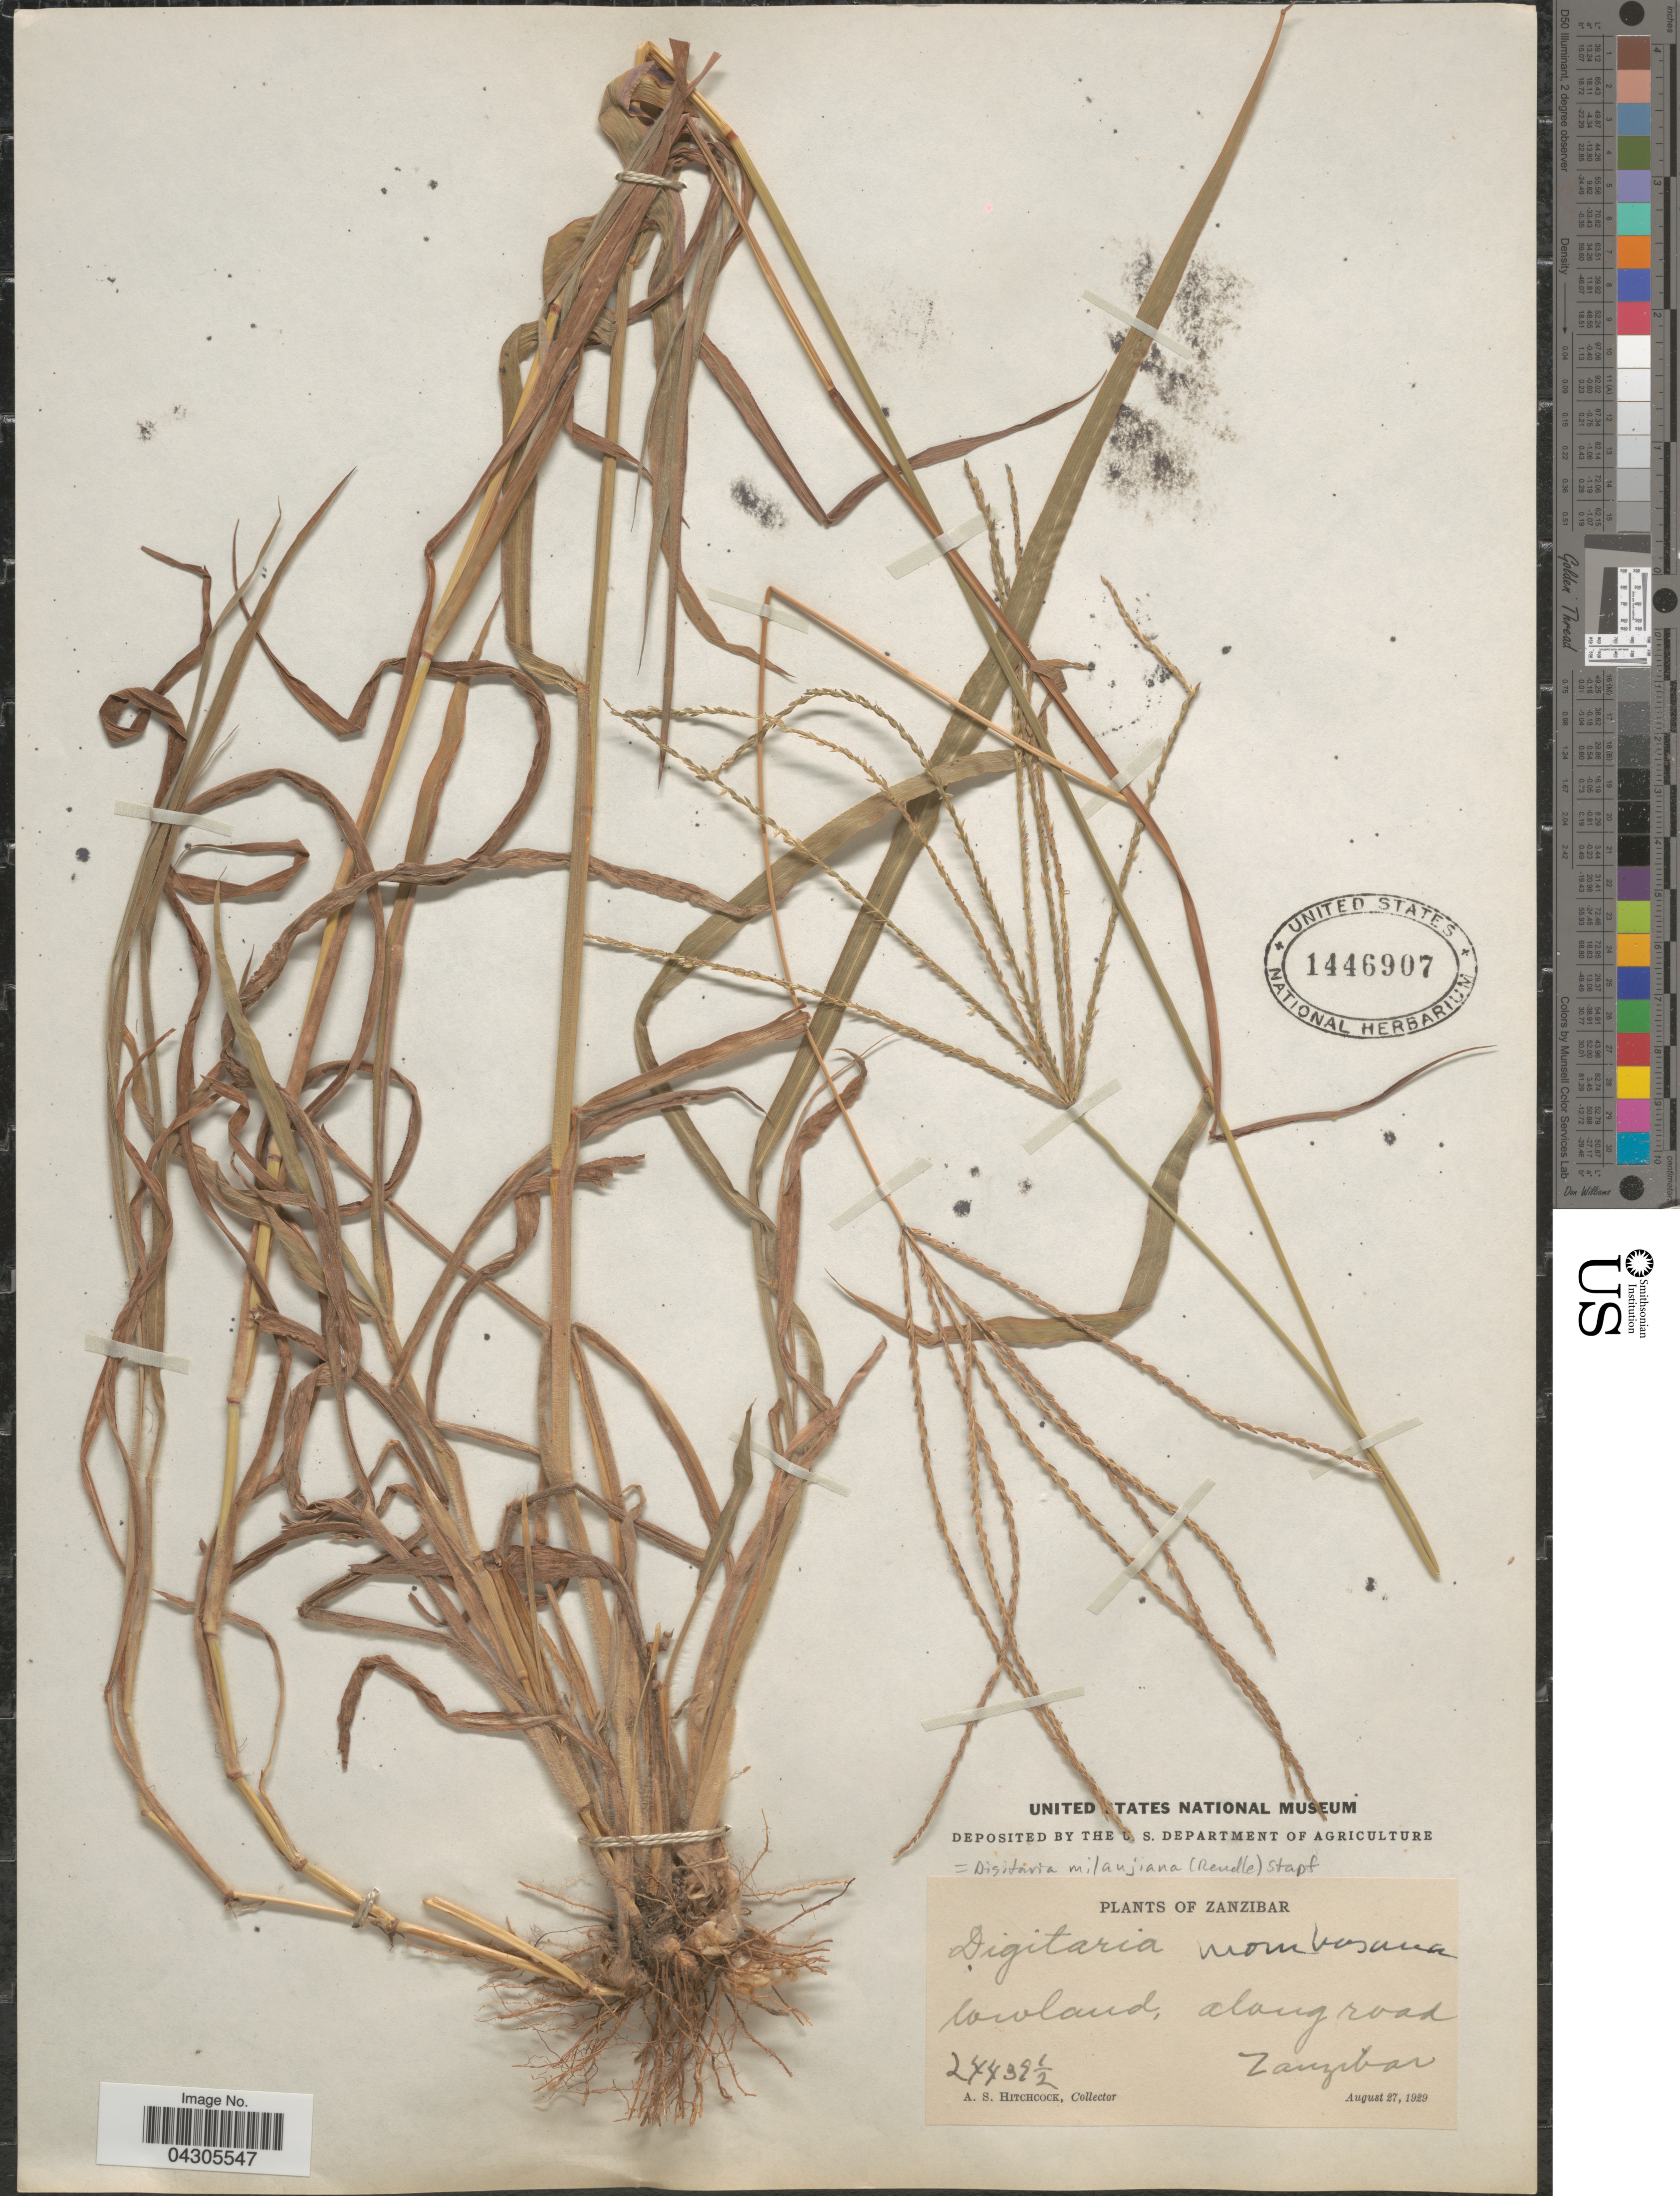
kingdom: Plantae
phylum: Tracheophyta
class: Liliopsida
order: Poales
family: Poaceae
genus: Digitaria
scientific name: Digitaria milanjiana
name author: (Rendle) Stapf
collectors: A. S. Hitchcock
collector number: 24439½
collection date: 1929-08-27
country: Tanzania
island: Zanzibar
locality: Along road Zanzibar.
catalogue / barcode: US 1446907